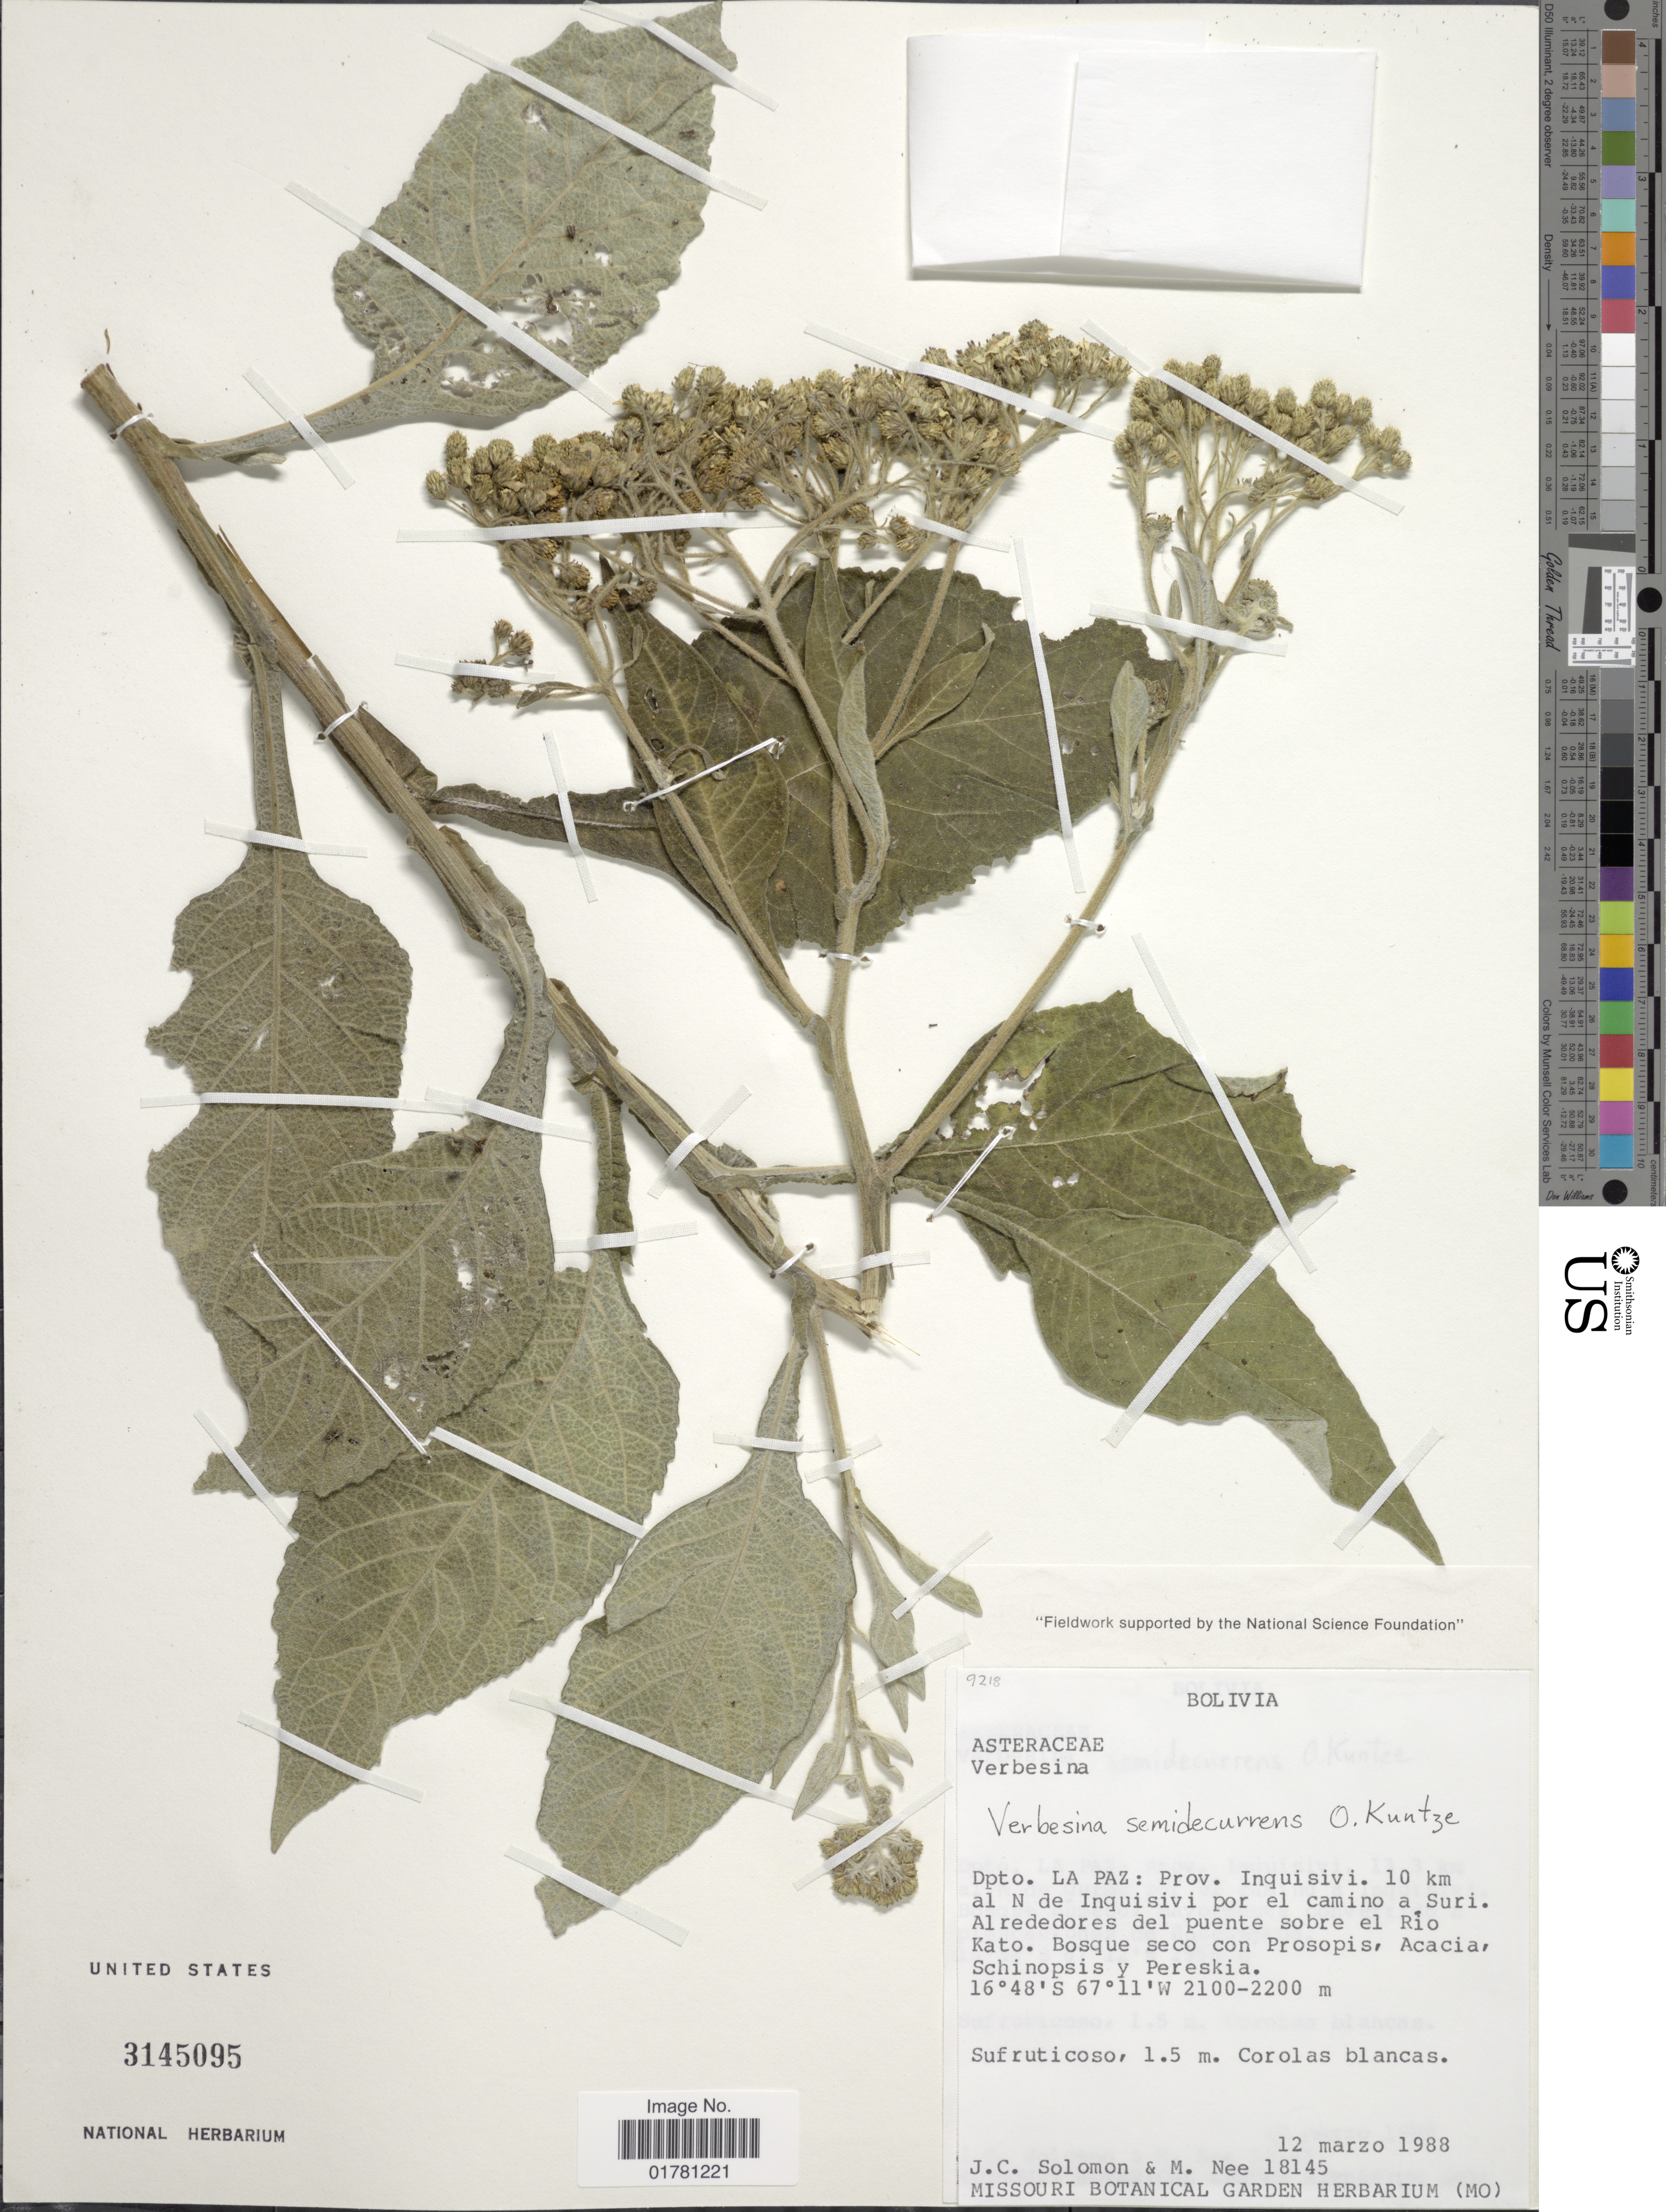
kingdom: Plantae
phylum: Tracheophyta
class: Magnoliopsida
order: Asterales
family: Asteraceae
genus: Verbesina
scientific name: Verbesina semidecurrens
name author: Kuntze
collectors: J. C. Solomon & M. Nee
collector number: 18145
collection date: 1988-03-12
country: Bolivia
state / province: La Paz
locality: Dpto La Paz: Prov. Inquisivi. 10 km al N de Inquisivi por el camino a Suri. Alrededores del puente sobre el Río Kato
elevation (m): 2100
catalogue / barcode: US 3145095